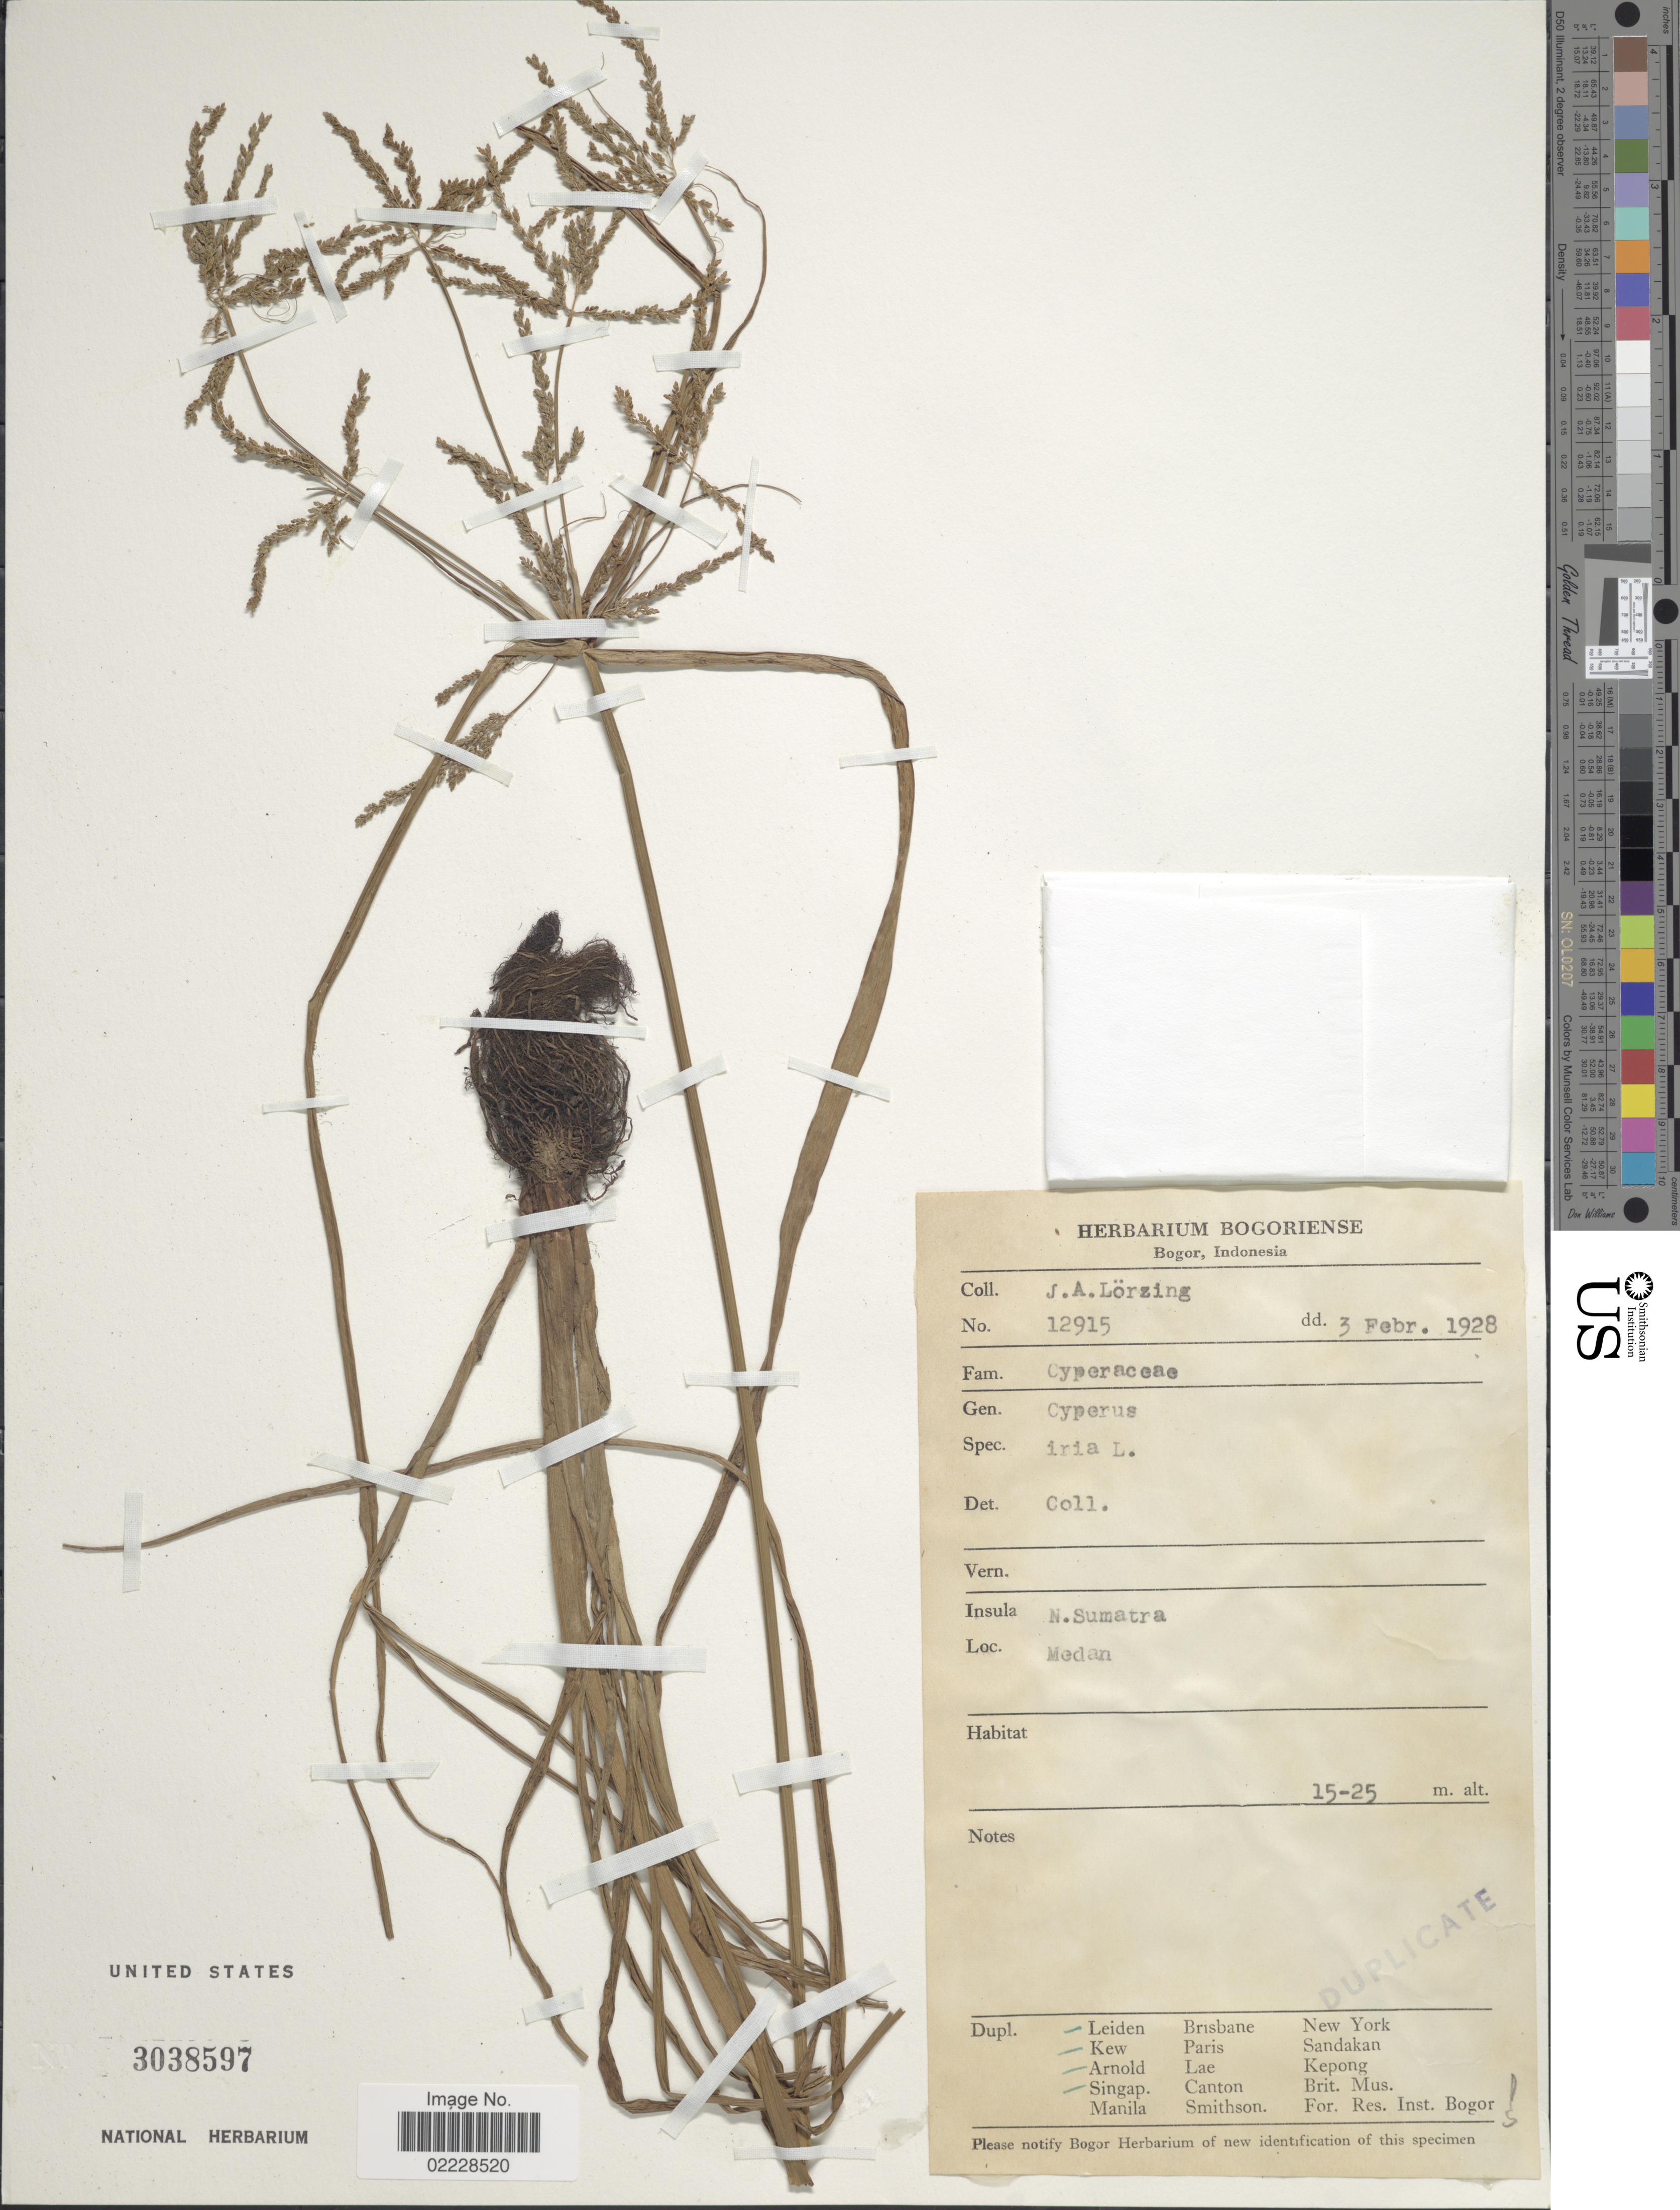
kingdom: Plantae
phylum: Tracheophyta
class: Liliopsida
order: Poales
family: Cyperaceae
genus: Cyperus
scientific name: Cyperus iria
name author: L.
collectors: J. Lorzing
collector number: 12915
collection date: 1928-02-03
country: Indonesia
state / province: Sumatra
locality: N. Sumatra, Medan.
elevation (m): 15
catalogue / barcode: US 3038597